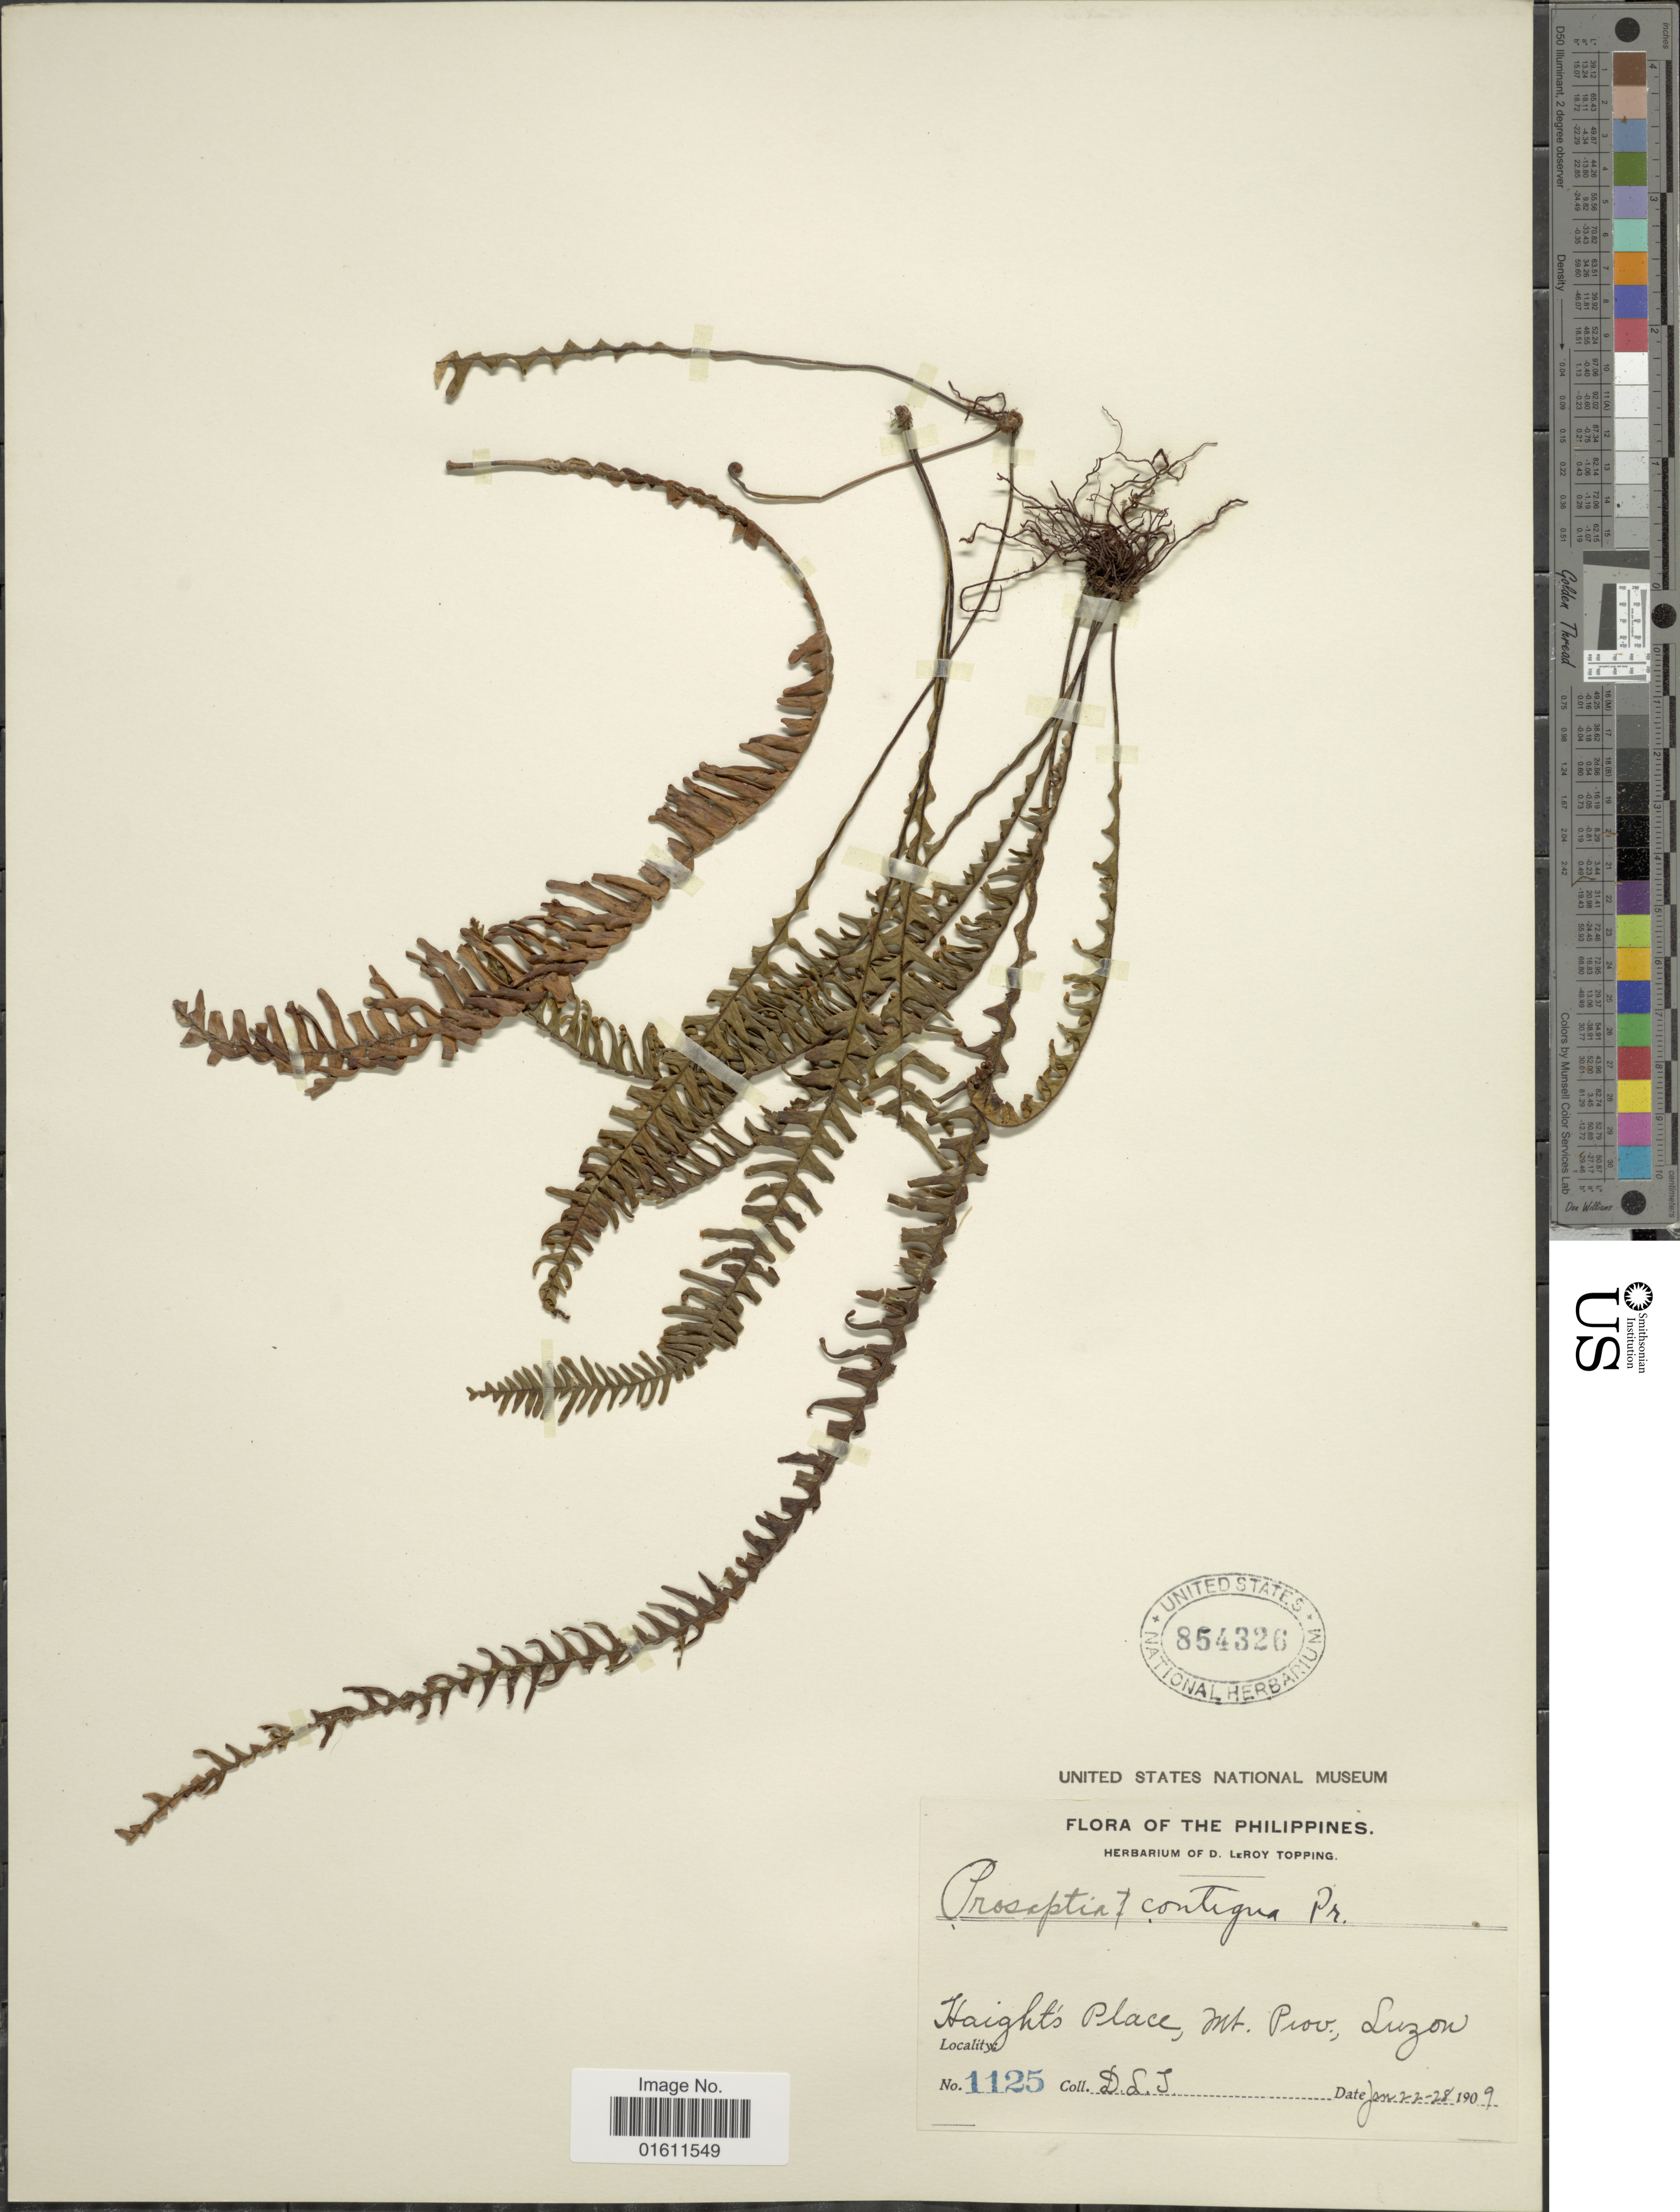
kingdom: Plantae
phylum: Tracheophyta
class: Polypodiopsida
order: Polypodiales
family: Polypodiaceae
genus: Prosaptia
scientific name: Prosaptia contigua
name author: (G. Forst.) Presl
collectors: D. L. Topping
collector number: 1125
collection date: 1909-01-22/1909-01-28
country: Philippines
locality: Luzon, Haights Place, Mt. Prov.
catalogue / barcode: US 854326